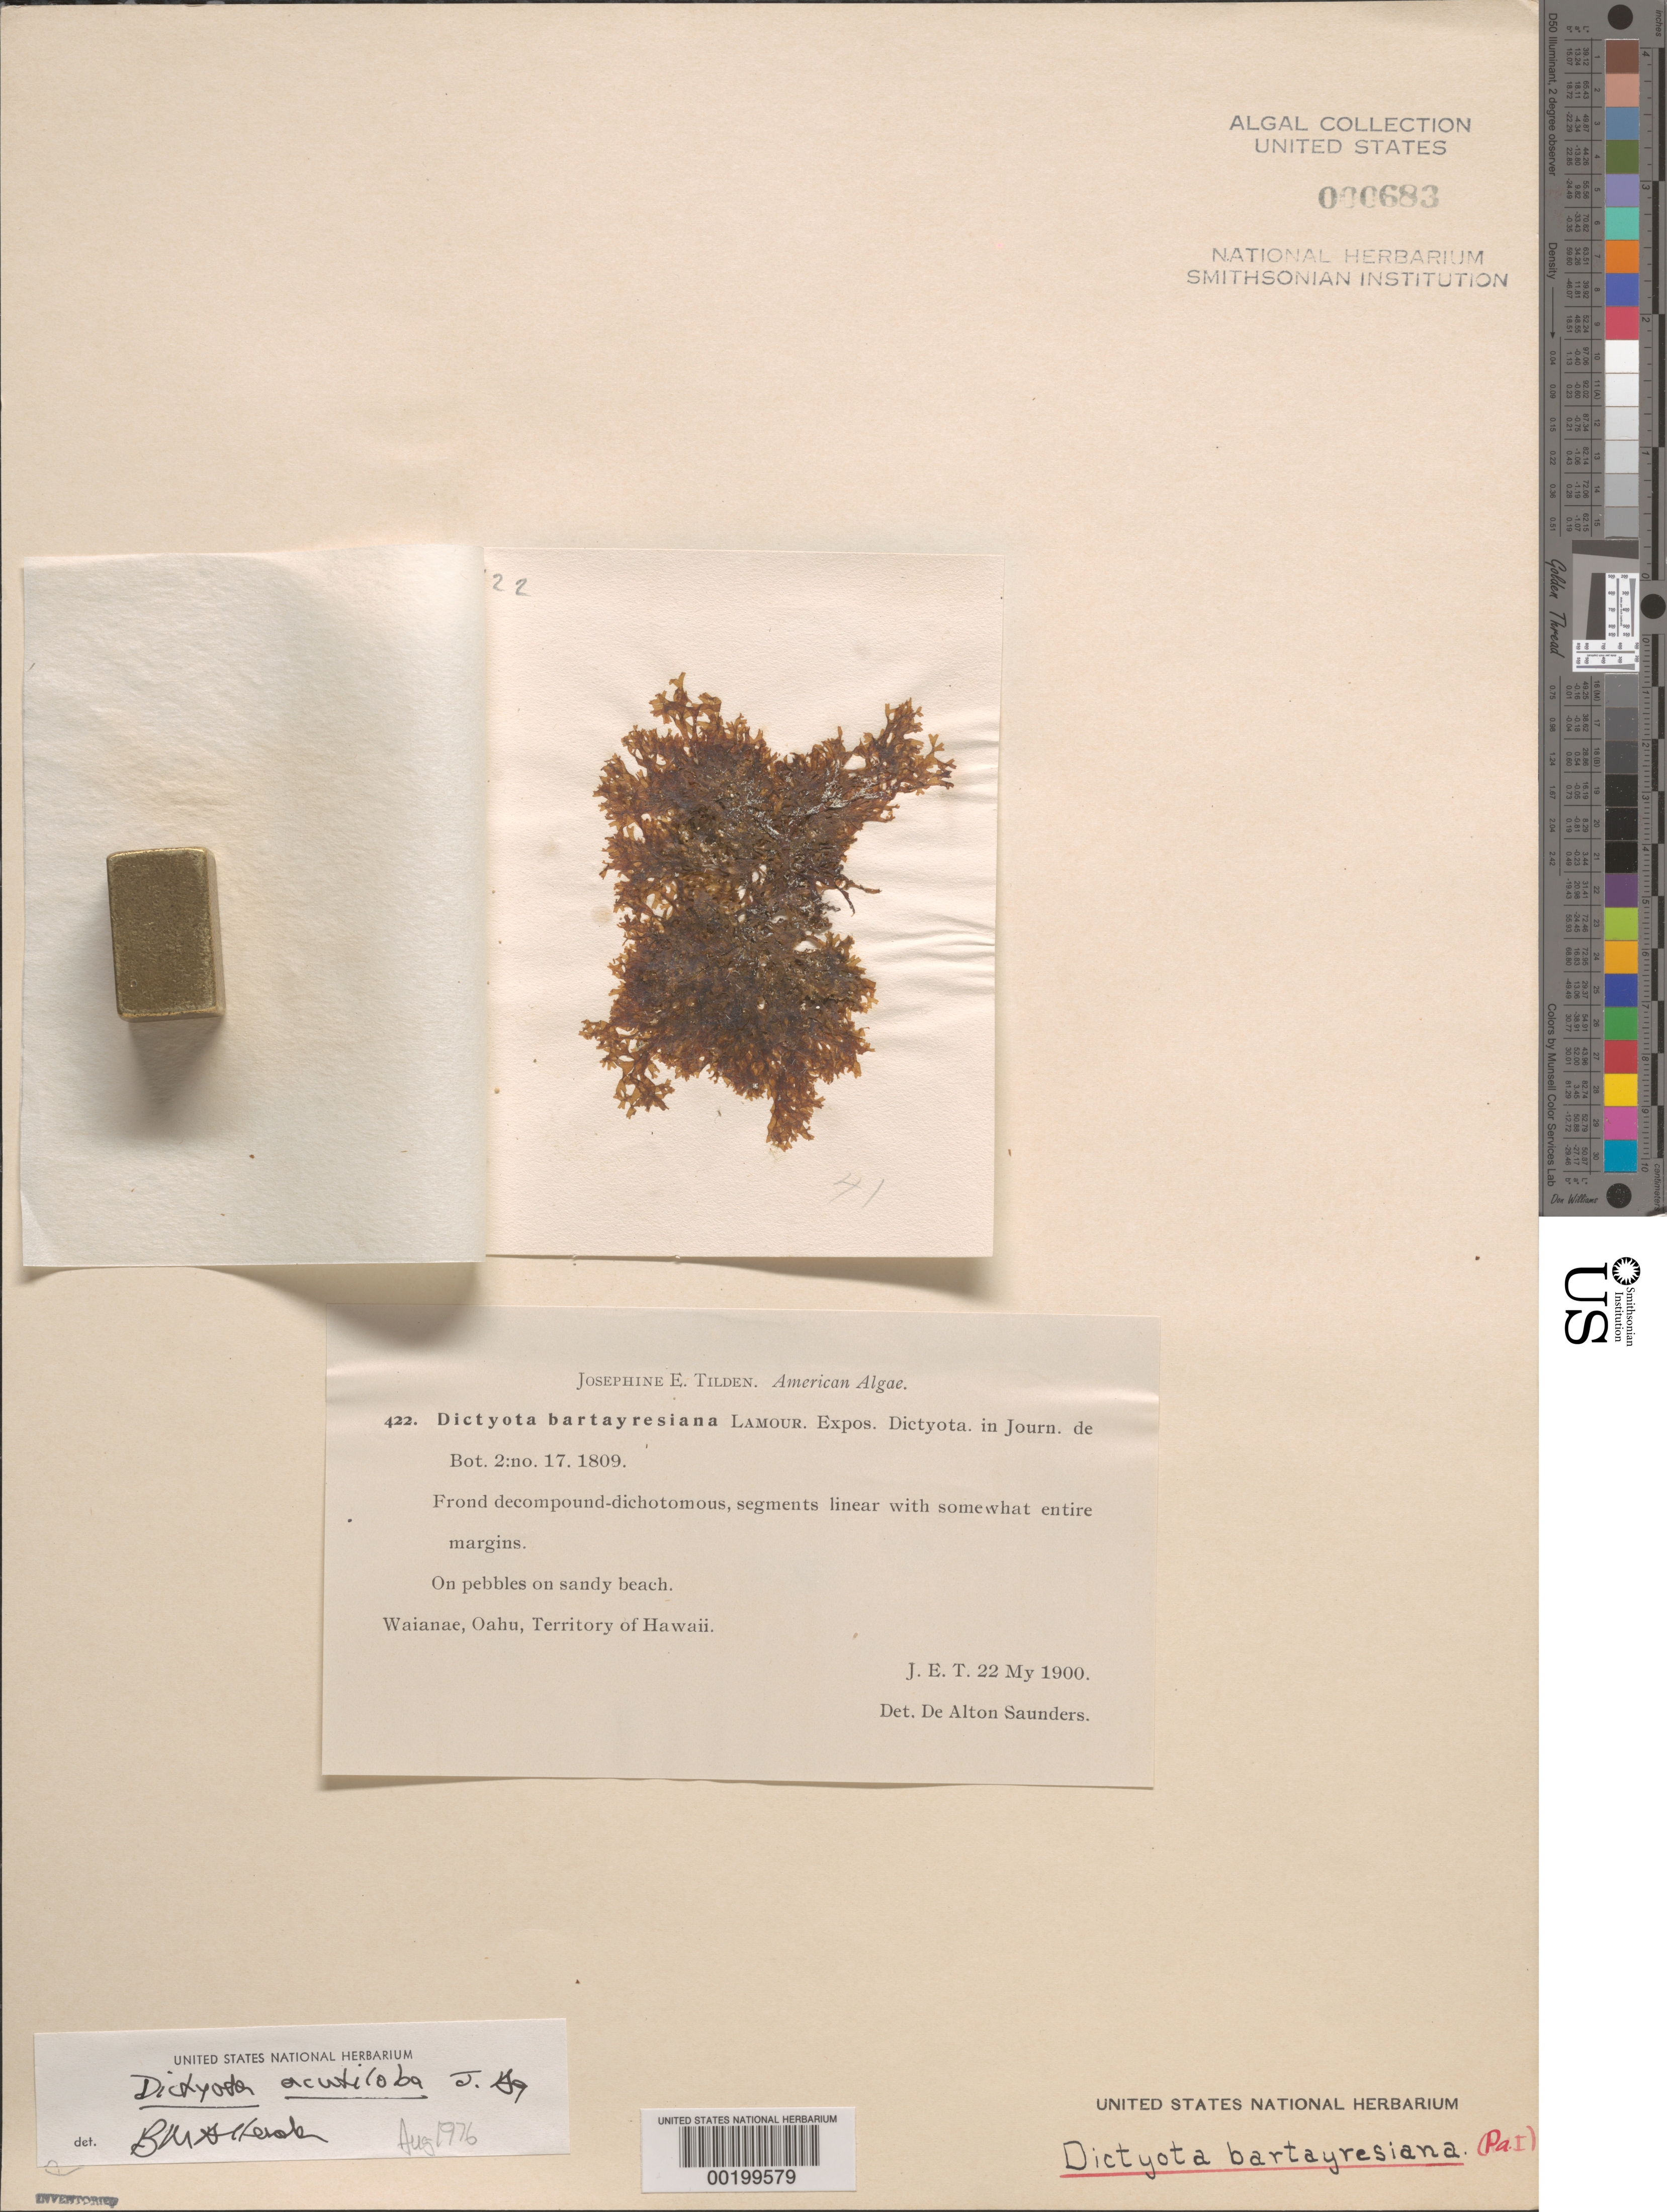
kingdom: Chromista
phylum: Ochrophyta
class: Phaeophyceae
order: Dictyotales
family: Dictyotaceae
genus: Dictyota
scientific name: Dictyota acutiloba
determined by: Allender, B. M.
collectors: J. E. Tilden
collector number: JET 422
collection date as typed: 22 May 1900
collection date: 1900-05-22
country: United States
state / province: Hawaii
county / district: Honolulu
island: Oahu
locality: Waianae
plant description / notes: Tilden, American Algae, as Dictyota bartayresiana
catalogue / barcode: US 683